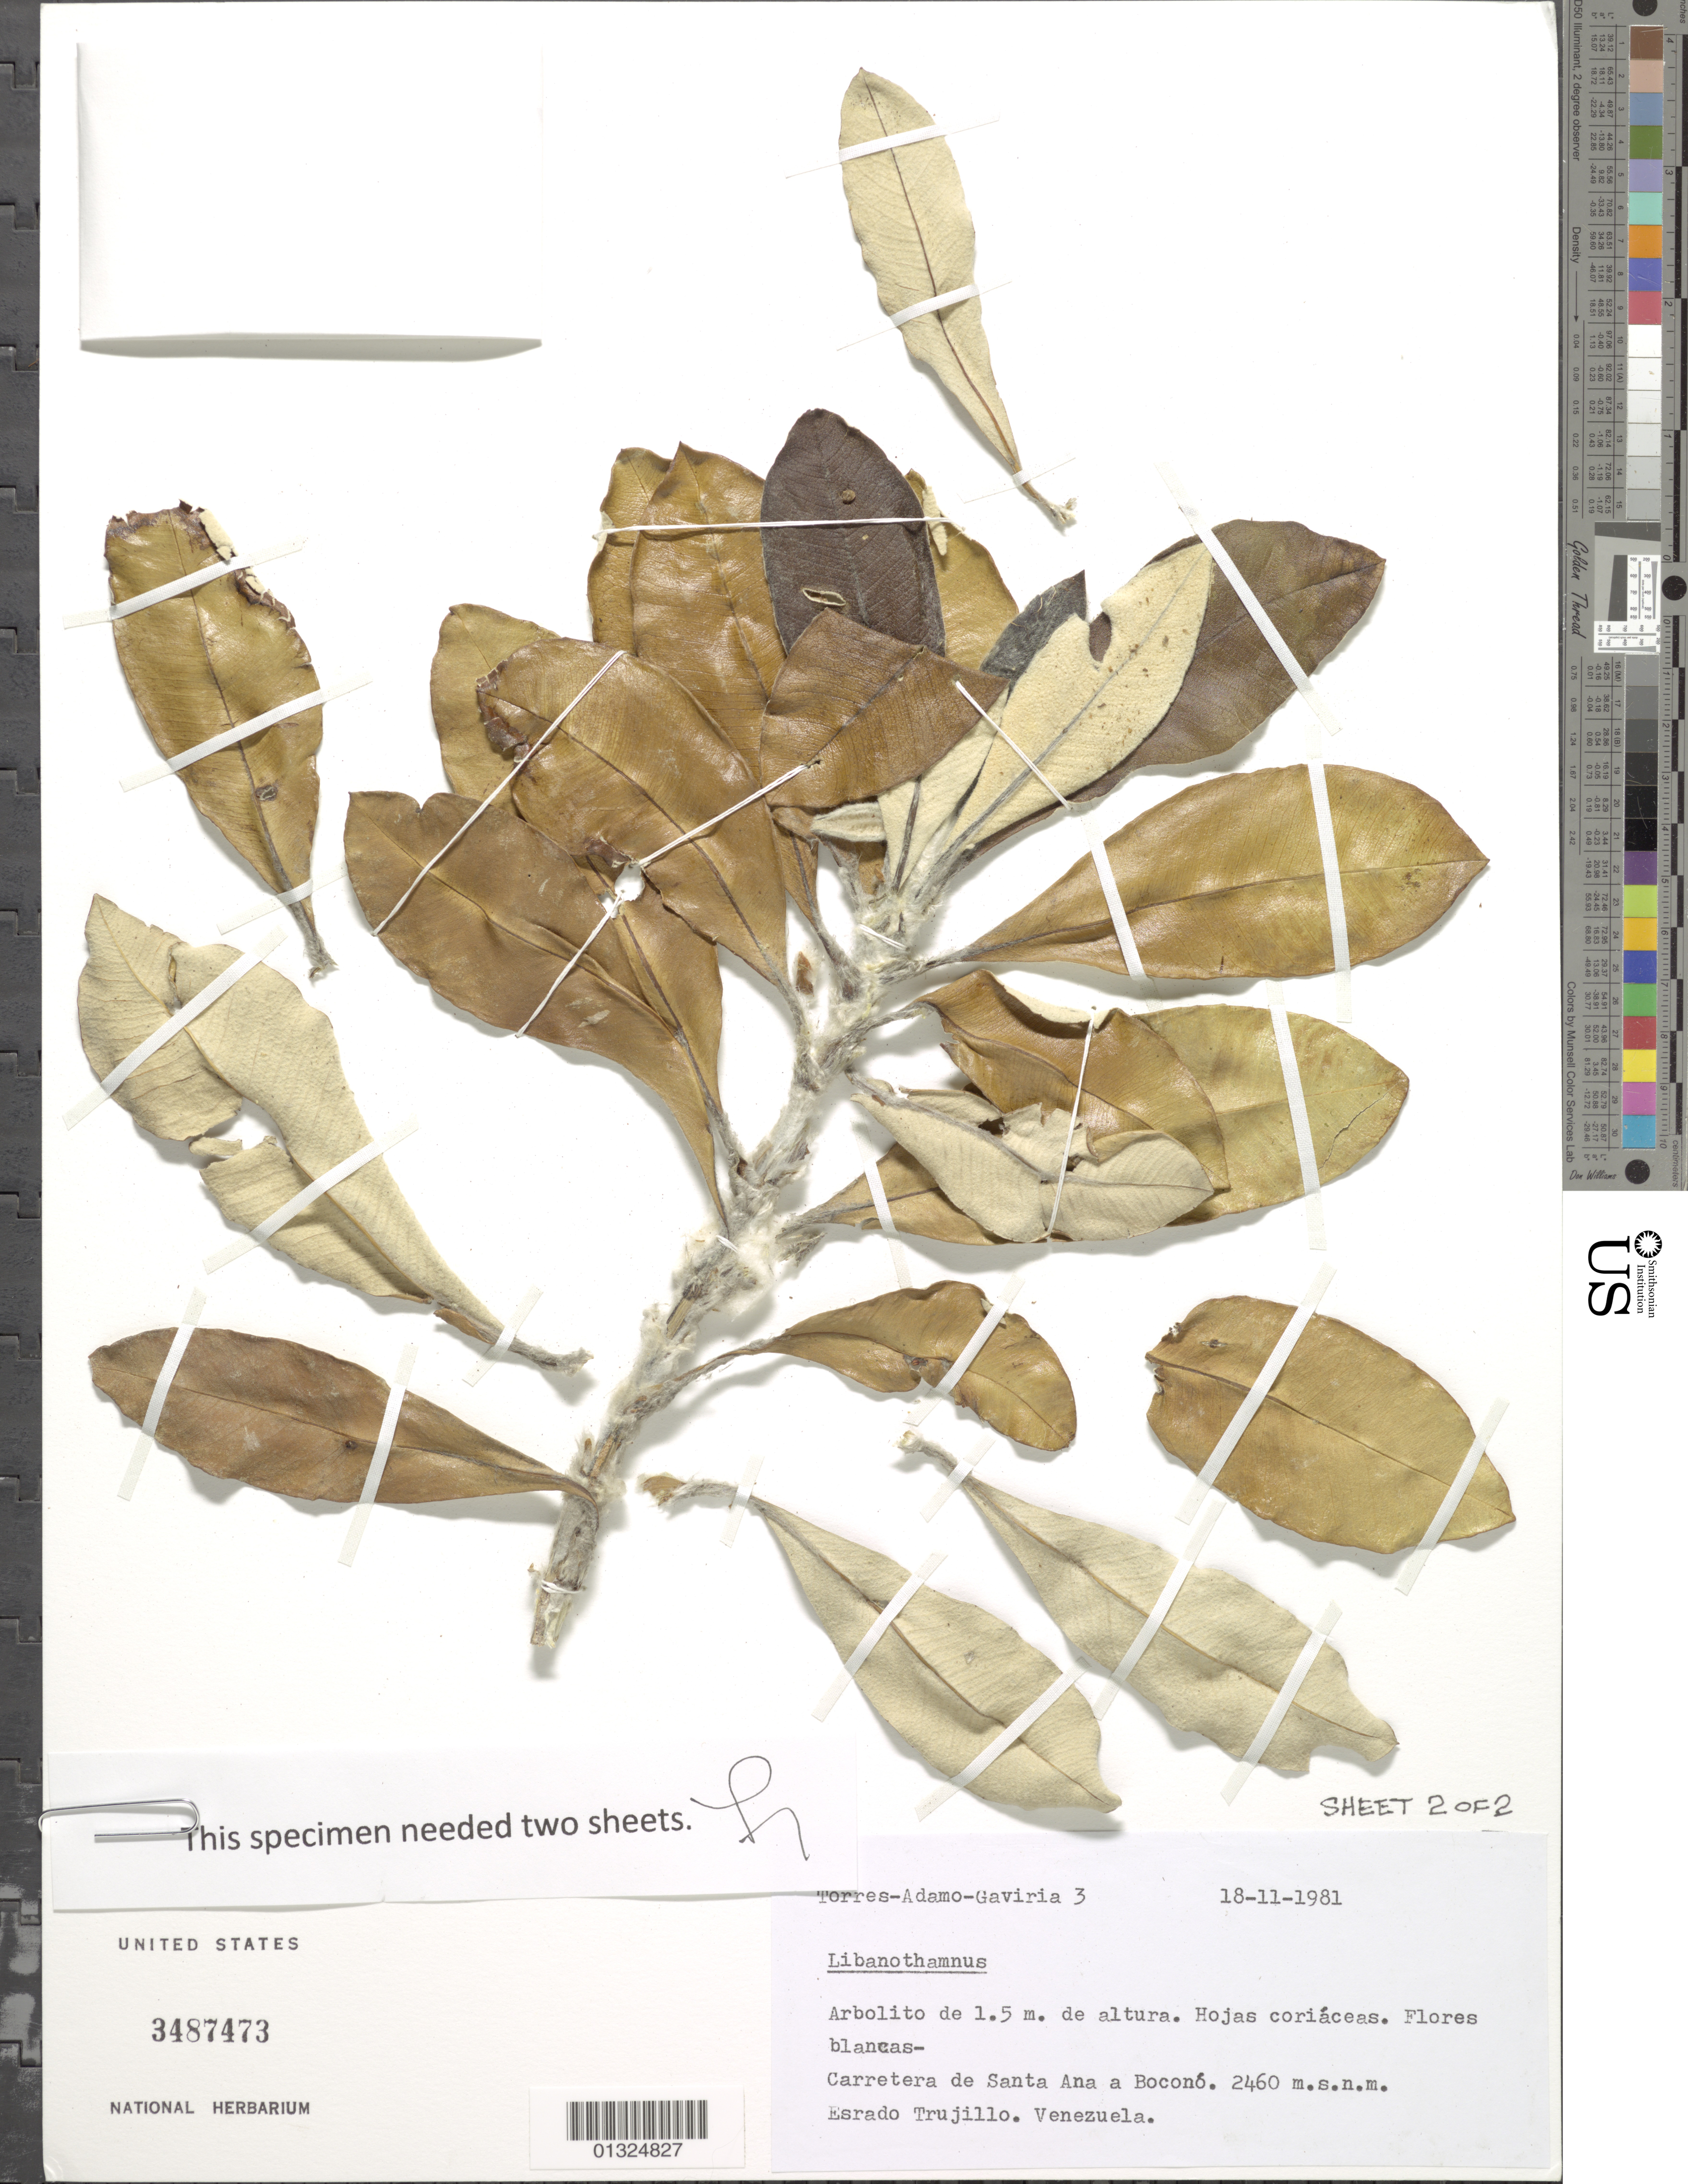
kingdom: Plantae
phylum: Tracheophyta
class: Magnoliopsida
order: Asterales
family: Asteraceae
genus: Libanothamnus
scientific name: Libanothamnus sp.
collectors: -. Torres, G. Adamo & Gaviria, --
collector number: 3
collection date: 1981-11-18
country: Venezuela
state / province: Trujillo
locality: Carretera de Santa Ana a Boconó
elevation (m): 2460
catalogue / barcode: US 3487473